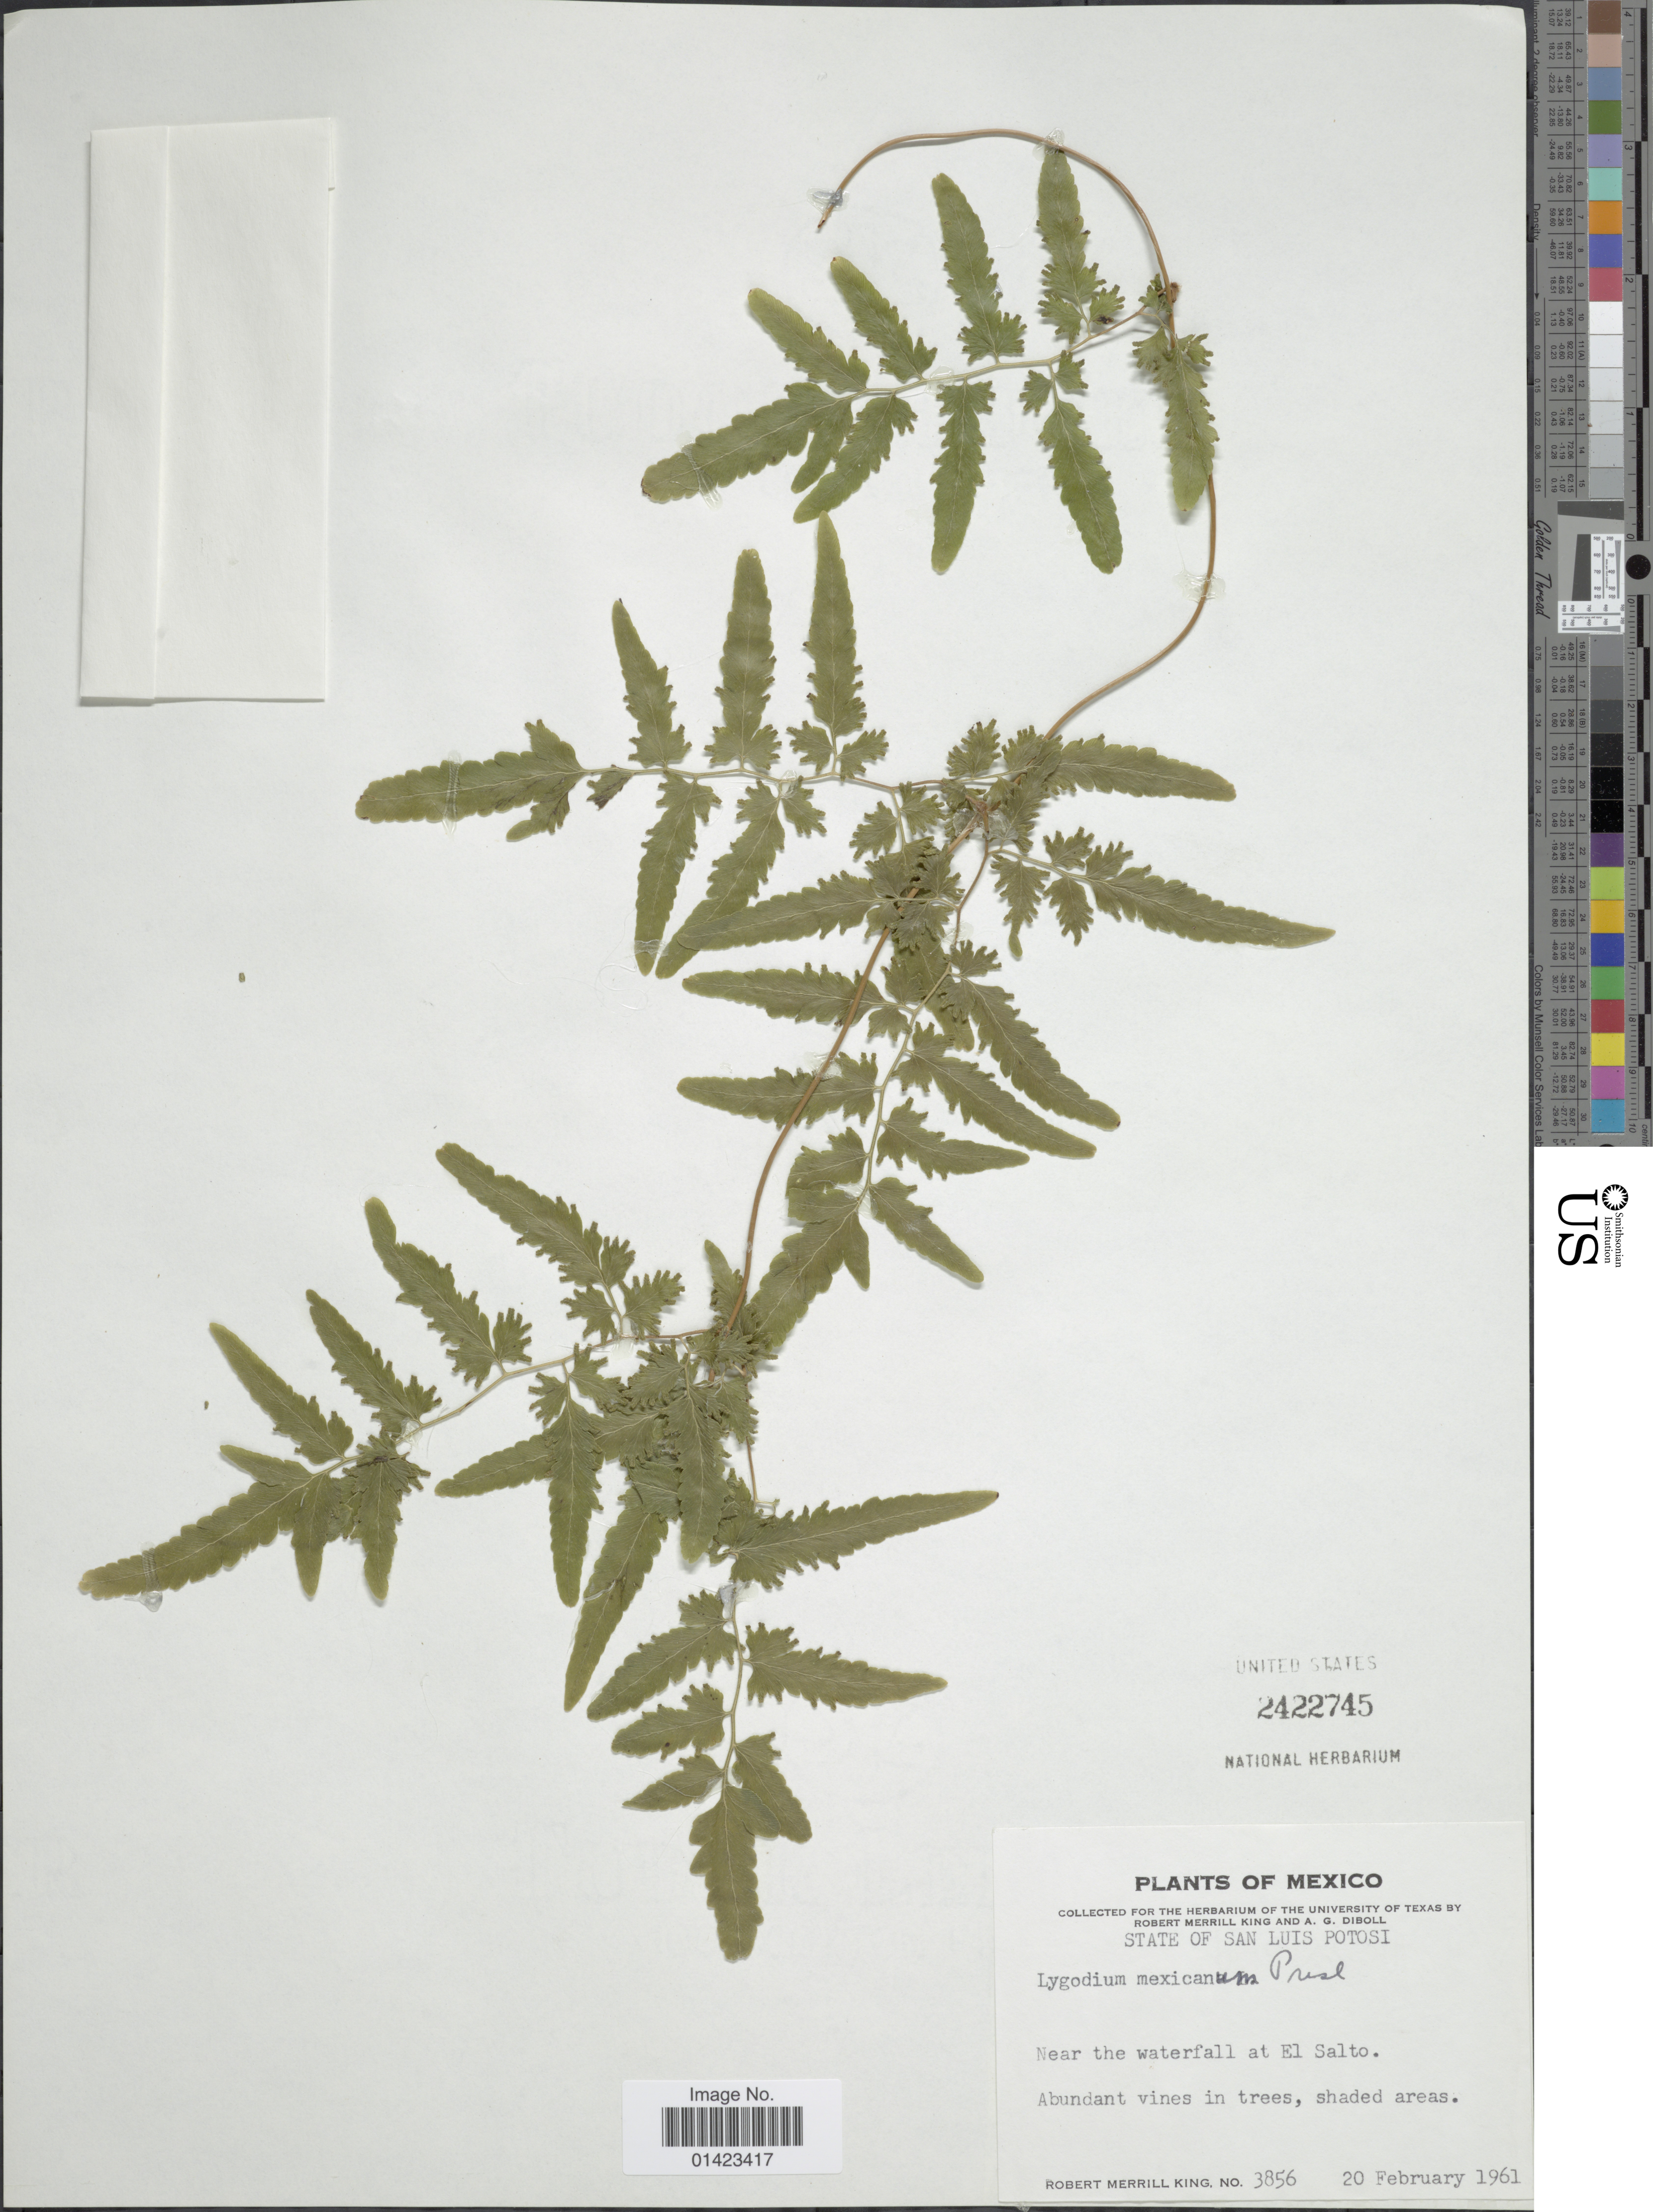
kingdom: Plantae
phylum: Tracheophyta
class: Polypodiopsida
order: Schizaeales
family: Lygodiaceae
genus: Lygodium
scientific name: Lygodium venustum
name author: Sw.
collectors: R. M. King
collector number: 3856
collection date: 1961-02-20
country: Mexico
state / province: San Luis Potosí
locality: State of San Luis Potosi, near the Waterfall at El Salto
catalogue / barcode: US 2422745